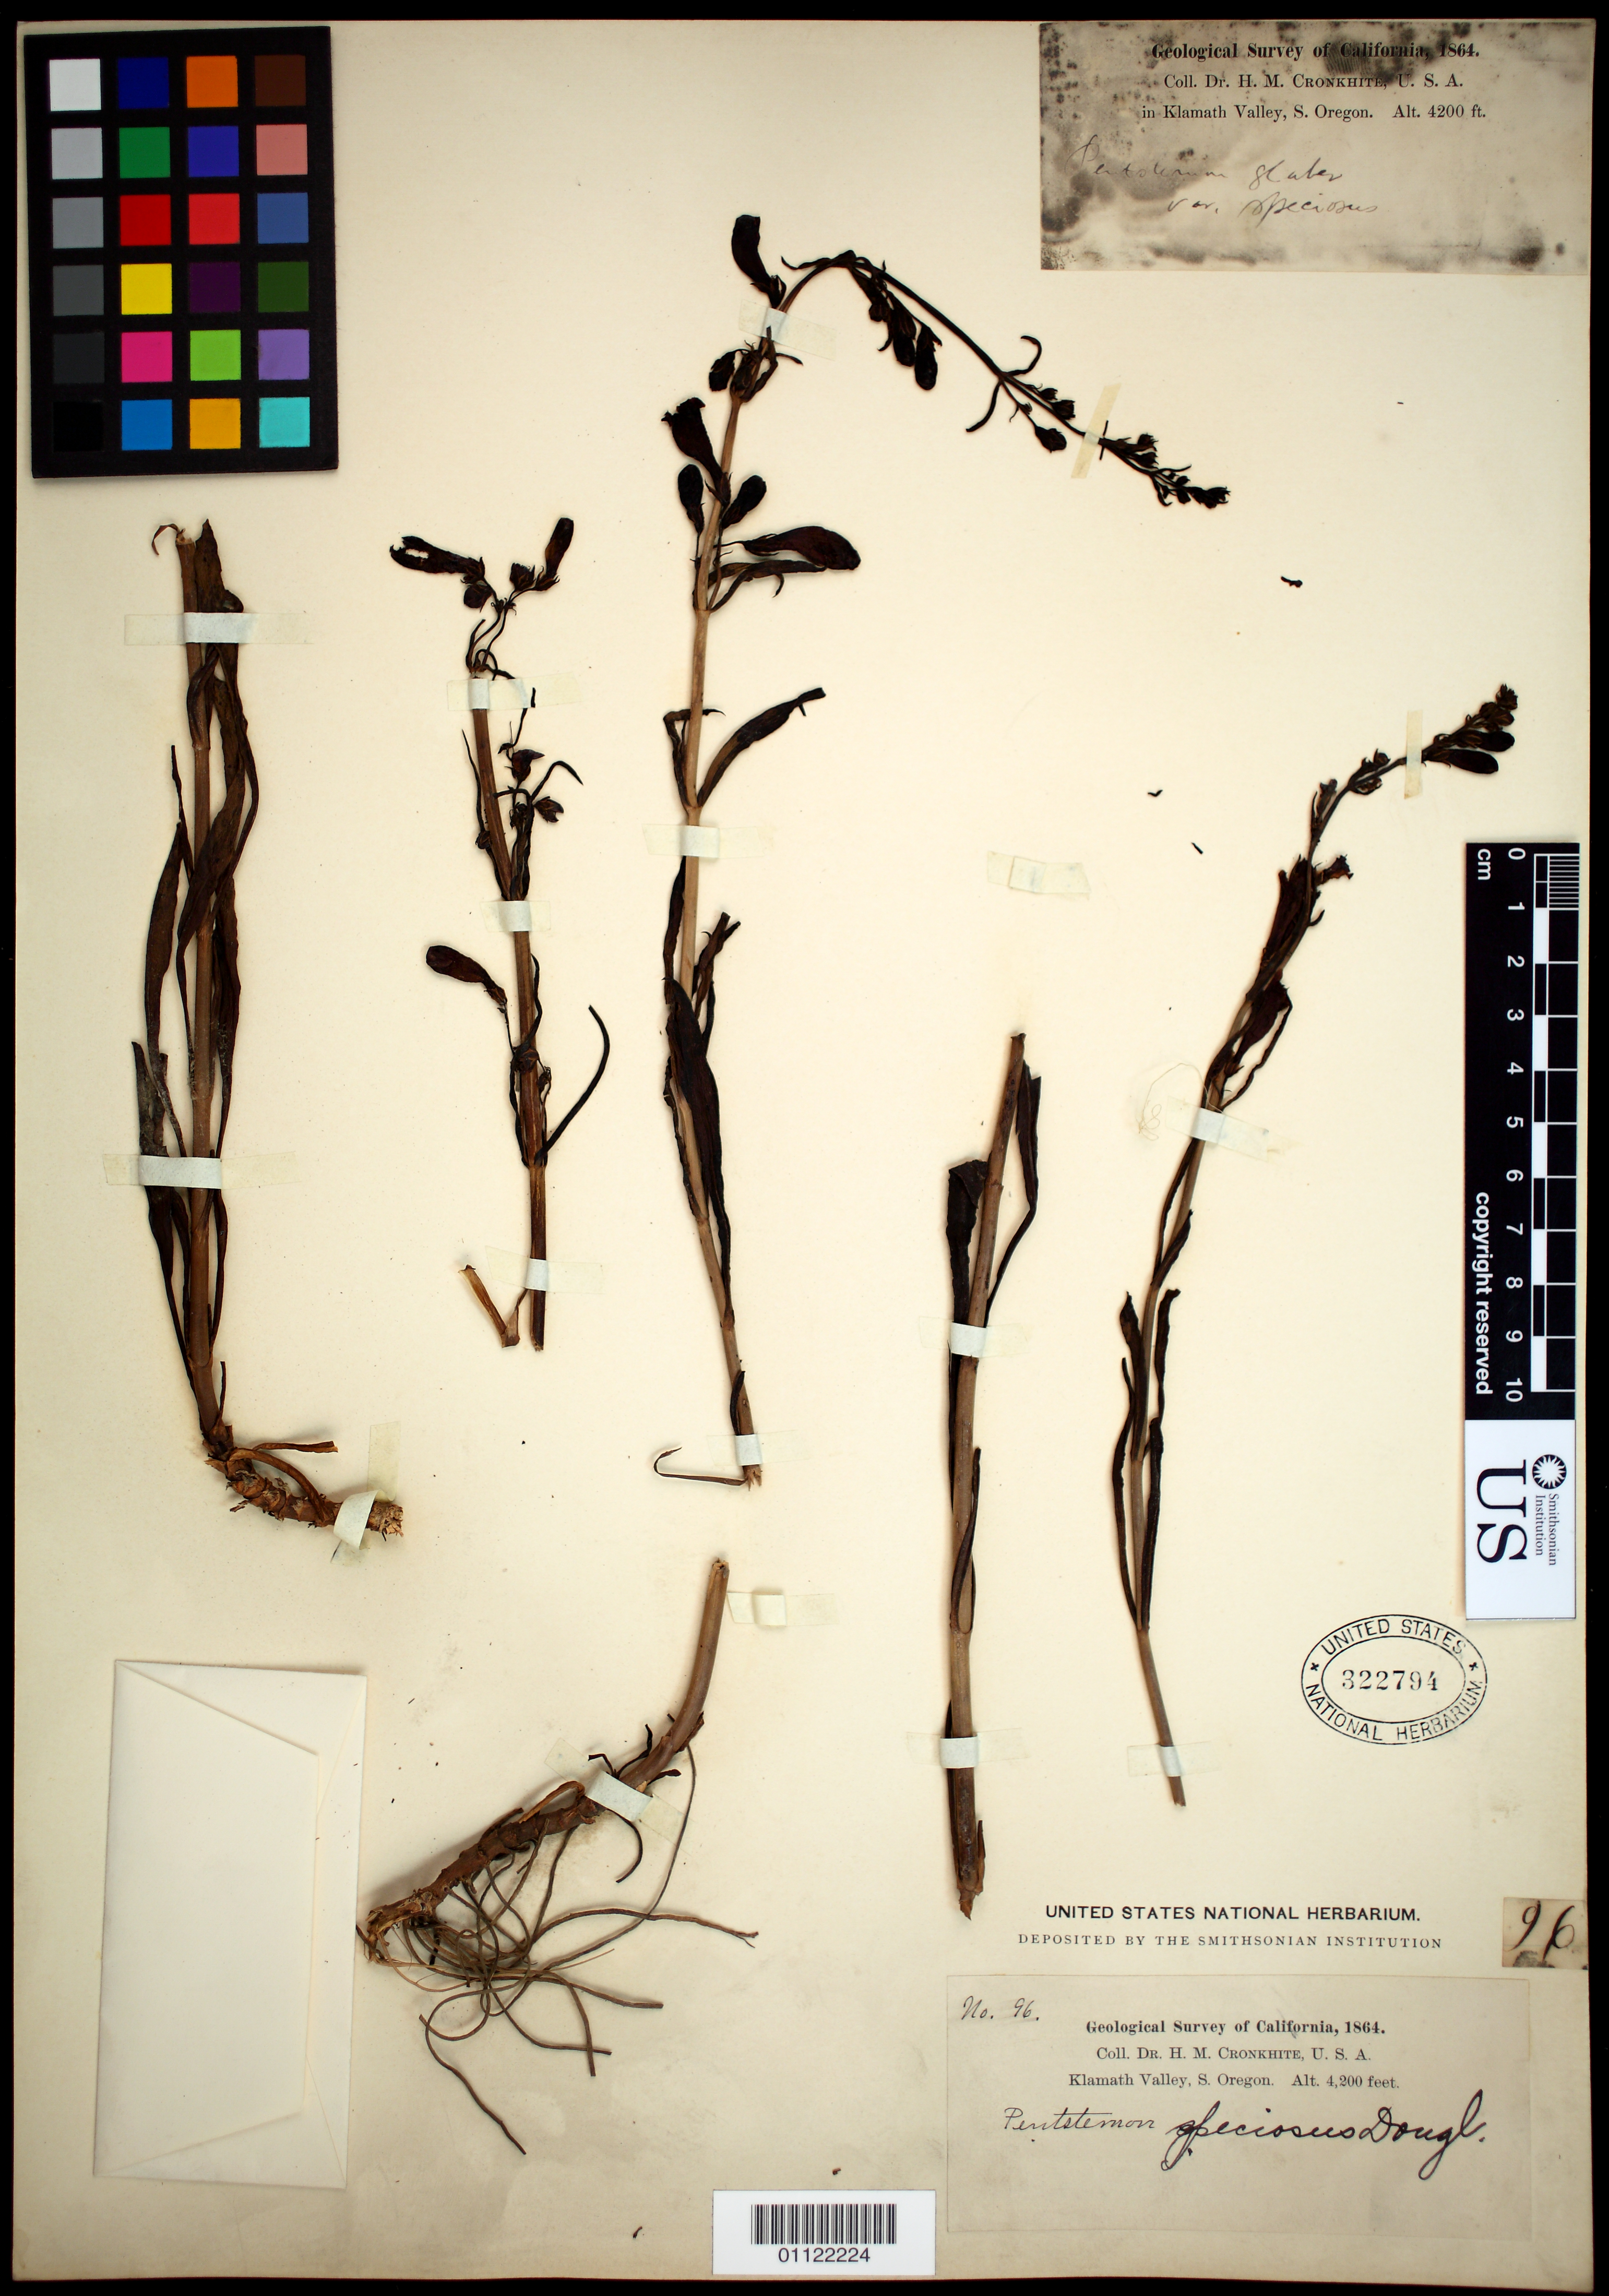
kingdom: Plantae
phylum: Tracheophyta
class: Magnoliopsida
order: Lamiales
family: Plantaginaceae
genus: Penstemon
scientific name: Penstemon speciosus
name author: Douglas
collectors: H. M. Cronkhite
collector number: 96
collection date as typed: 1864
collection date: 1864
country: United States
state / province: Oregon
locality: Klamath Valley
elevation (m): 1280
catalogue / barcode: US 322794